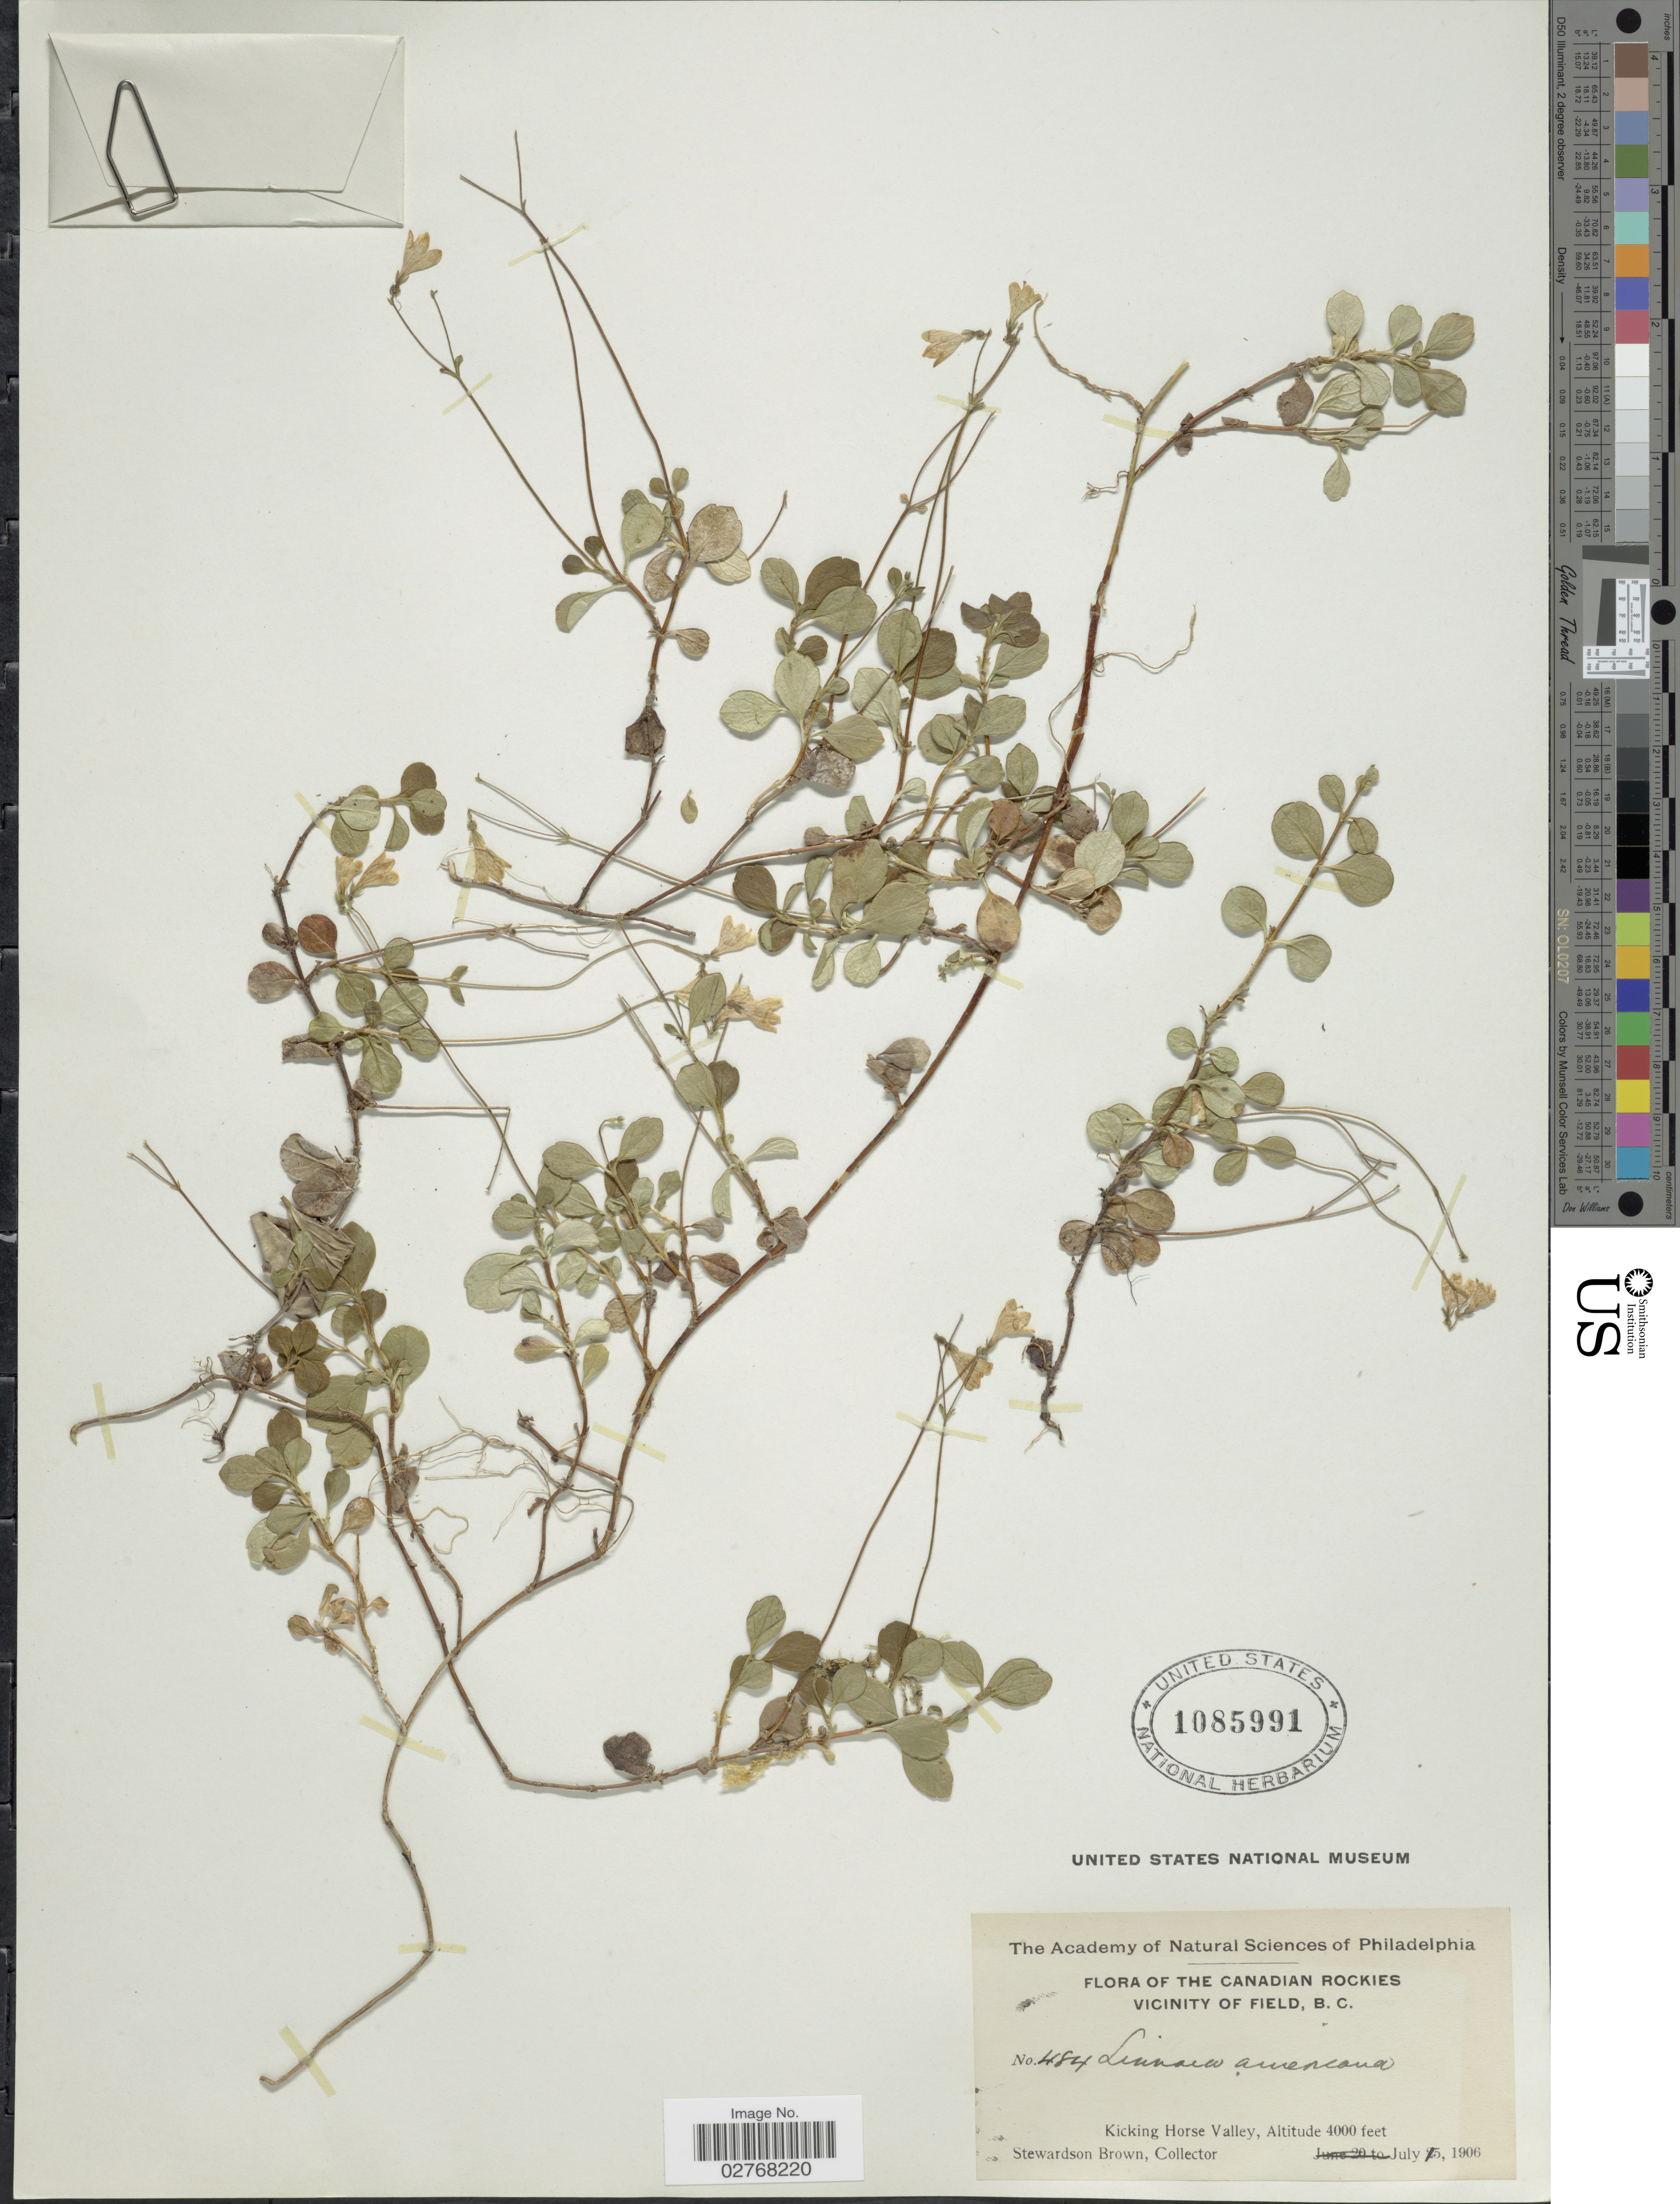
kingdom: Plantae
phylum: Tracheophyta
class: Magnoliopsida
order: Dipsacales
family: Caprifoliaceae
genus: Linnaea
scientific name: Linnaea borealis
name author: L.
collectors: S. Brown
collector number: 484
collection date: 1906-07-15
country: Canada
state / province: British Columbia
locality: The Canadian Rockies. Vicinity of Field. Kicking Horse Valley.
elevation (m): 1219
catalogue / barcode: US 1085991